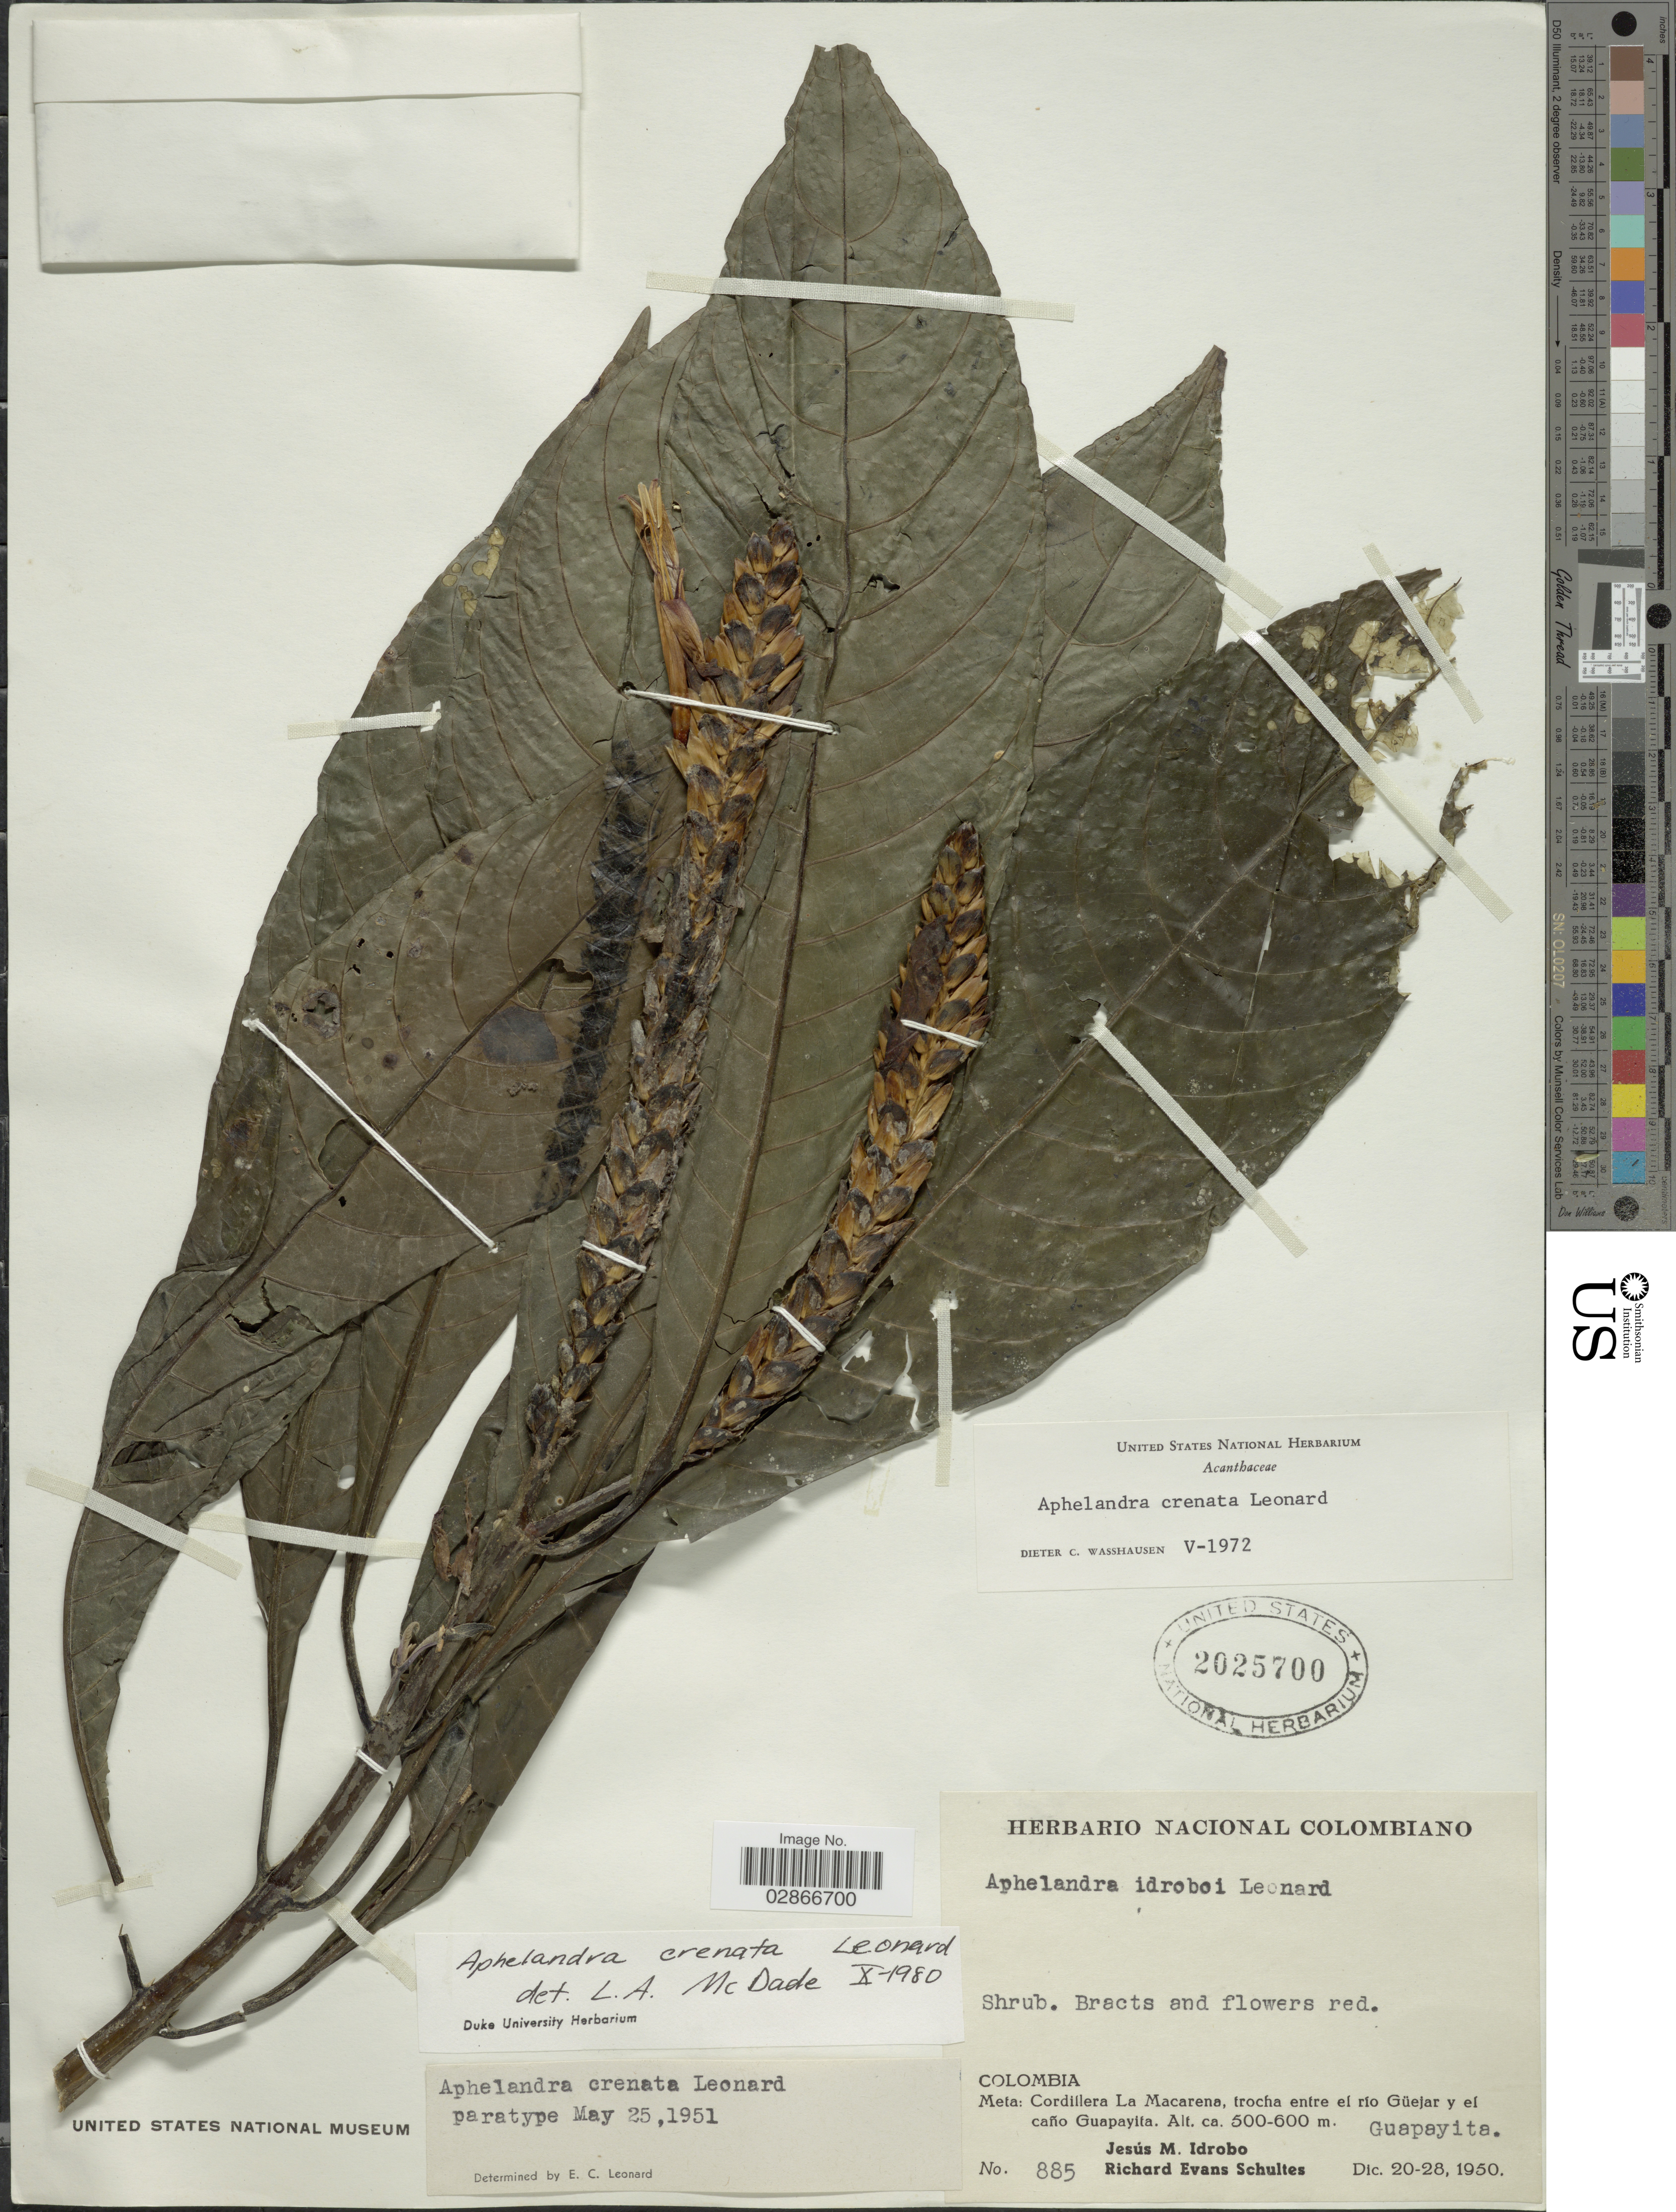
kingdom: Plantae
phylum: Tracheophyta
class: Magnoliopsida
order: Lamiales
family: Acanthaceae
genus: Aphelandra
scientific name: Aphelandra crenata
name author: Leonard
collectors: J. M. Idrobo & R. E. Schultes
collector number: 885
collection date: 1950-12-20/1950-12-28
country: Colombia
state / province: Meta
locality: Cordillera La Macarena, trocha entre el río Güejar y el caño Guapayita. Guapayita.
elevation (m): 500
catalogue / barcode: US 2025700